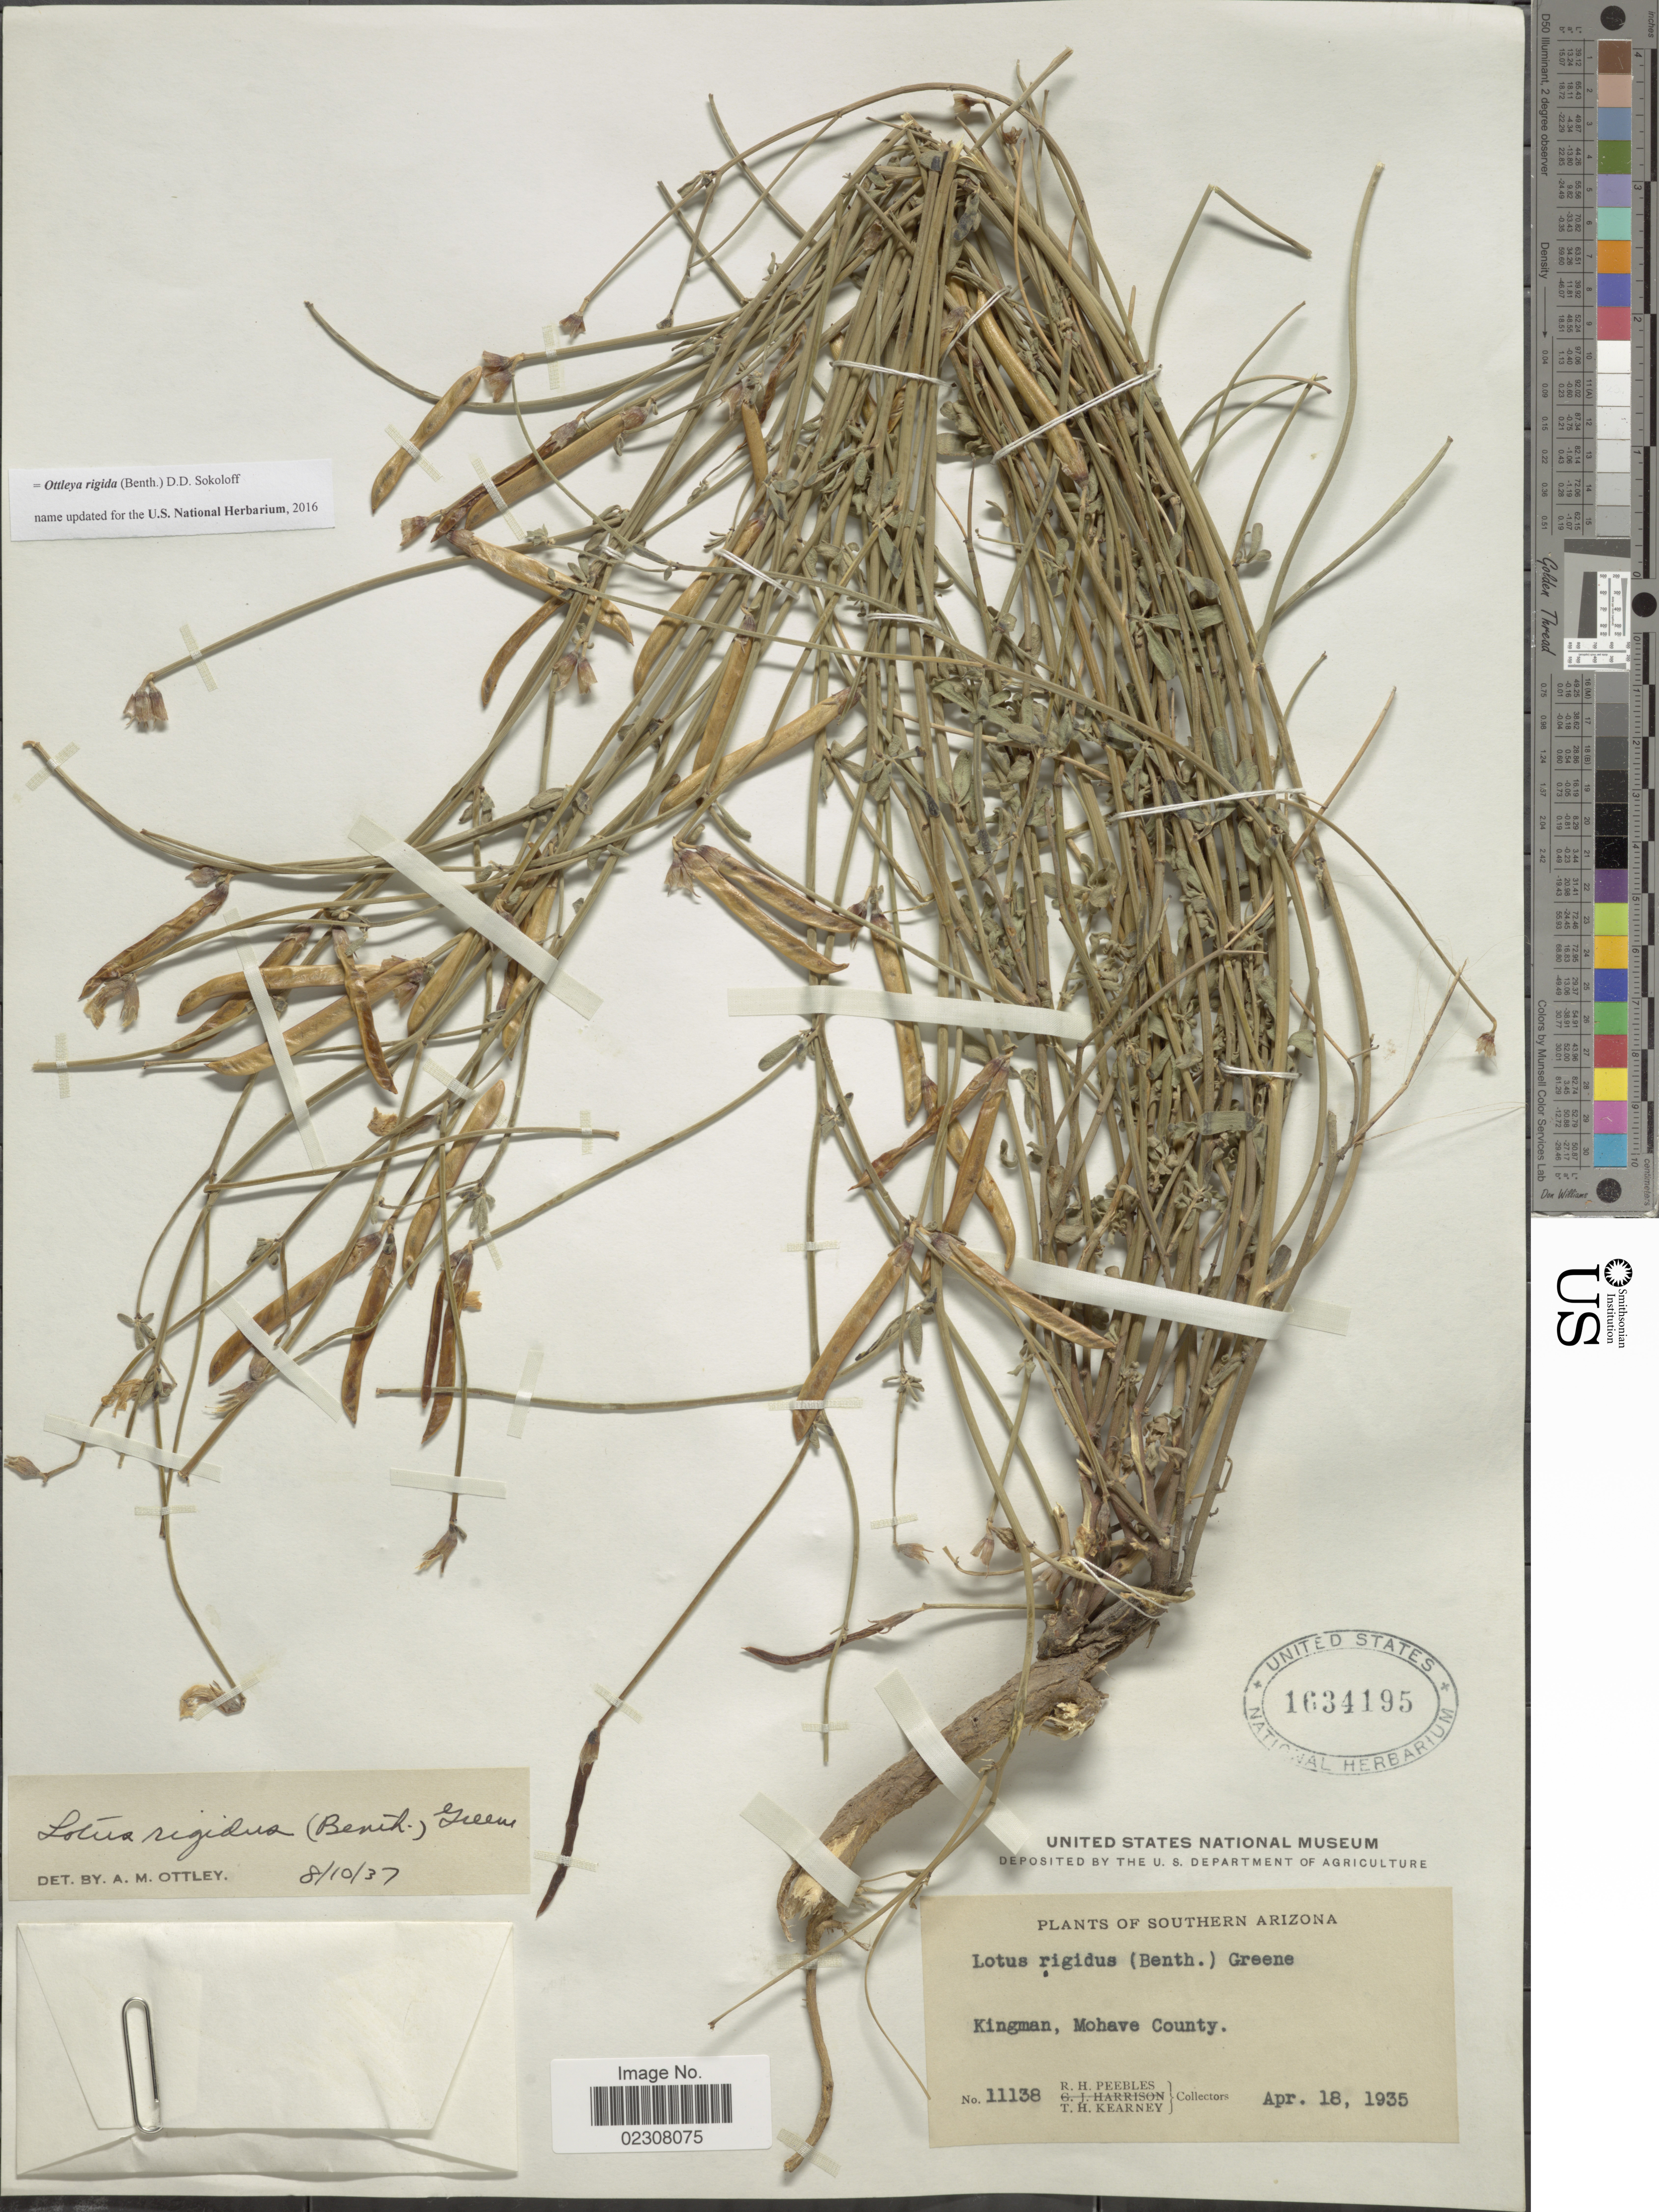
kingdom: Plantae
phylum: Tracheophyta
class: Magnoliopsida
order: Fabales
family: Fabaceae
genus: Ottleya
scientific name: Ottleya rigida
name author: (Benth.) D.D. Sokoloff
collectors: R. H. Peebles & T. H. Kearney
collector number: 11138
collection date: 1935-04-18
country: United States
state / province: Arizona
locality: Southern Arizona, Kingman, Mohave County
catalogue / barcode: US 1634195